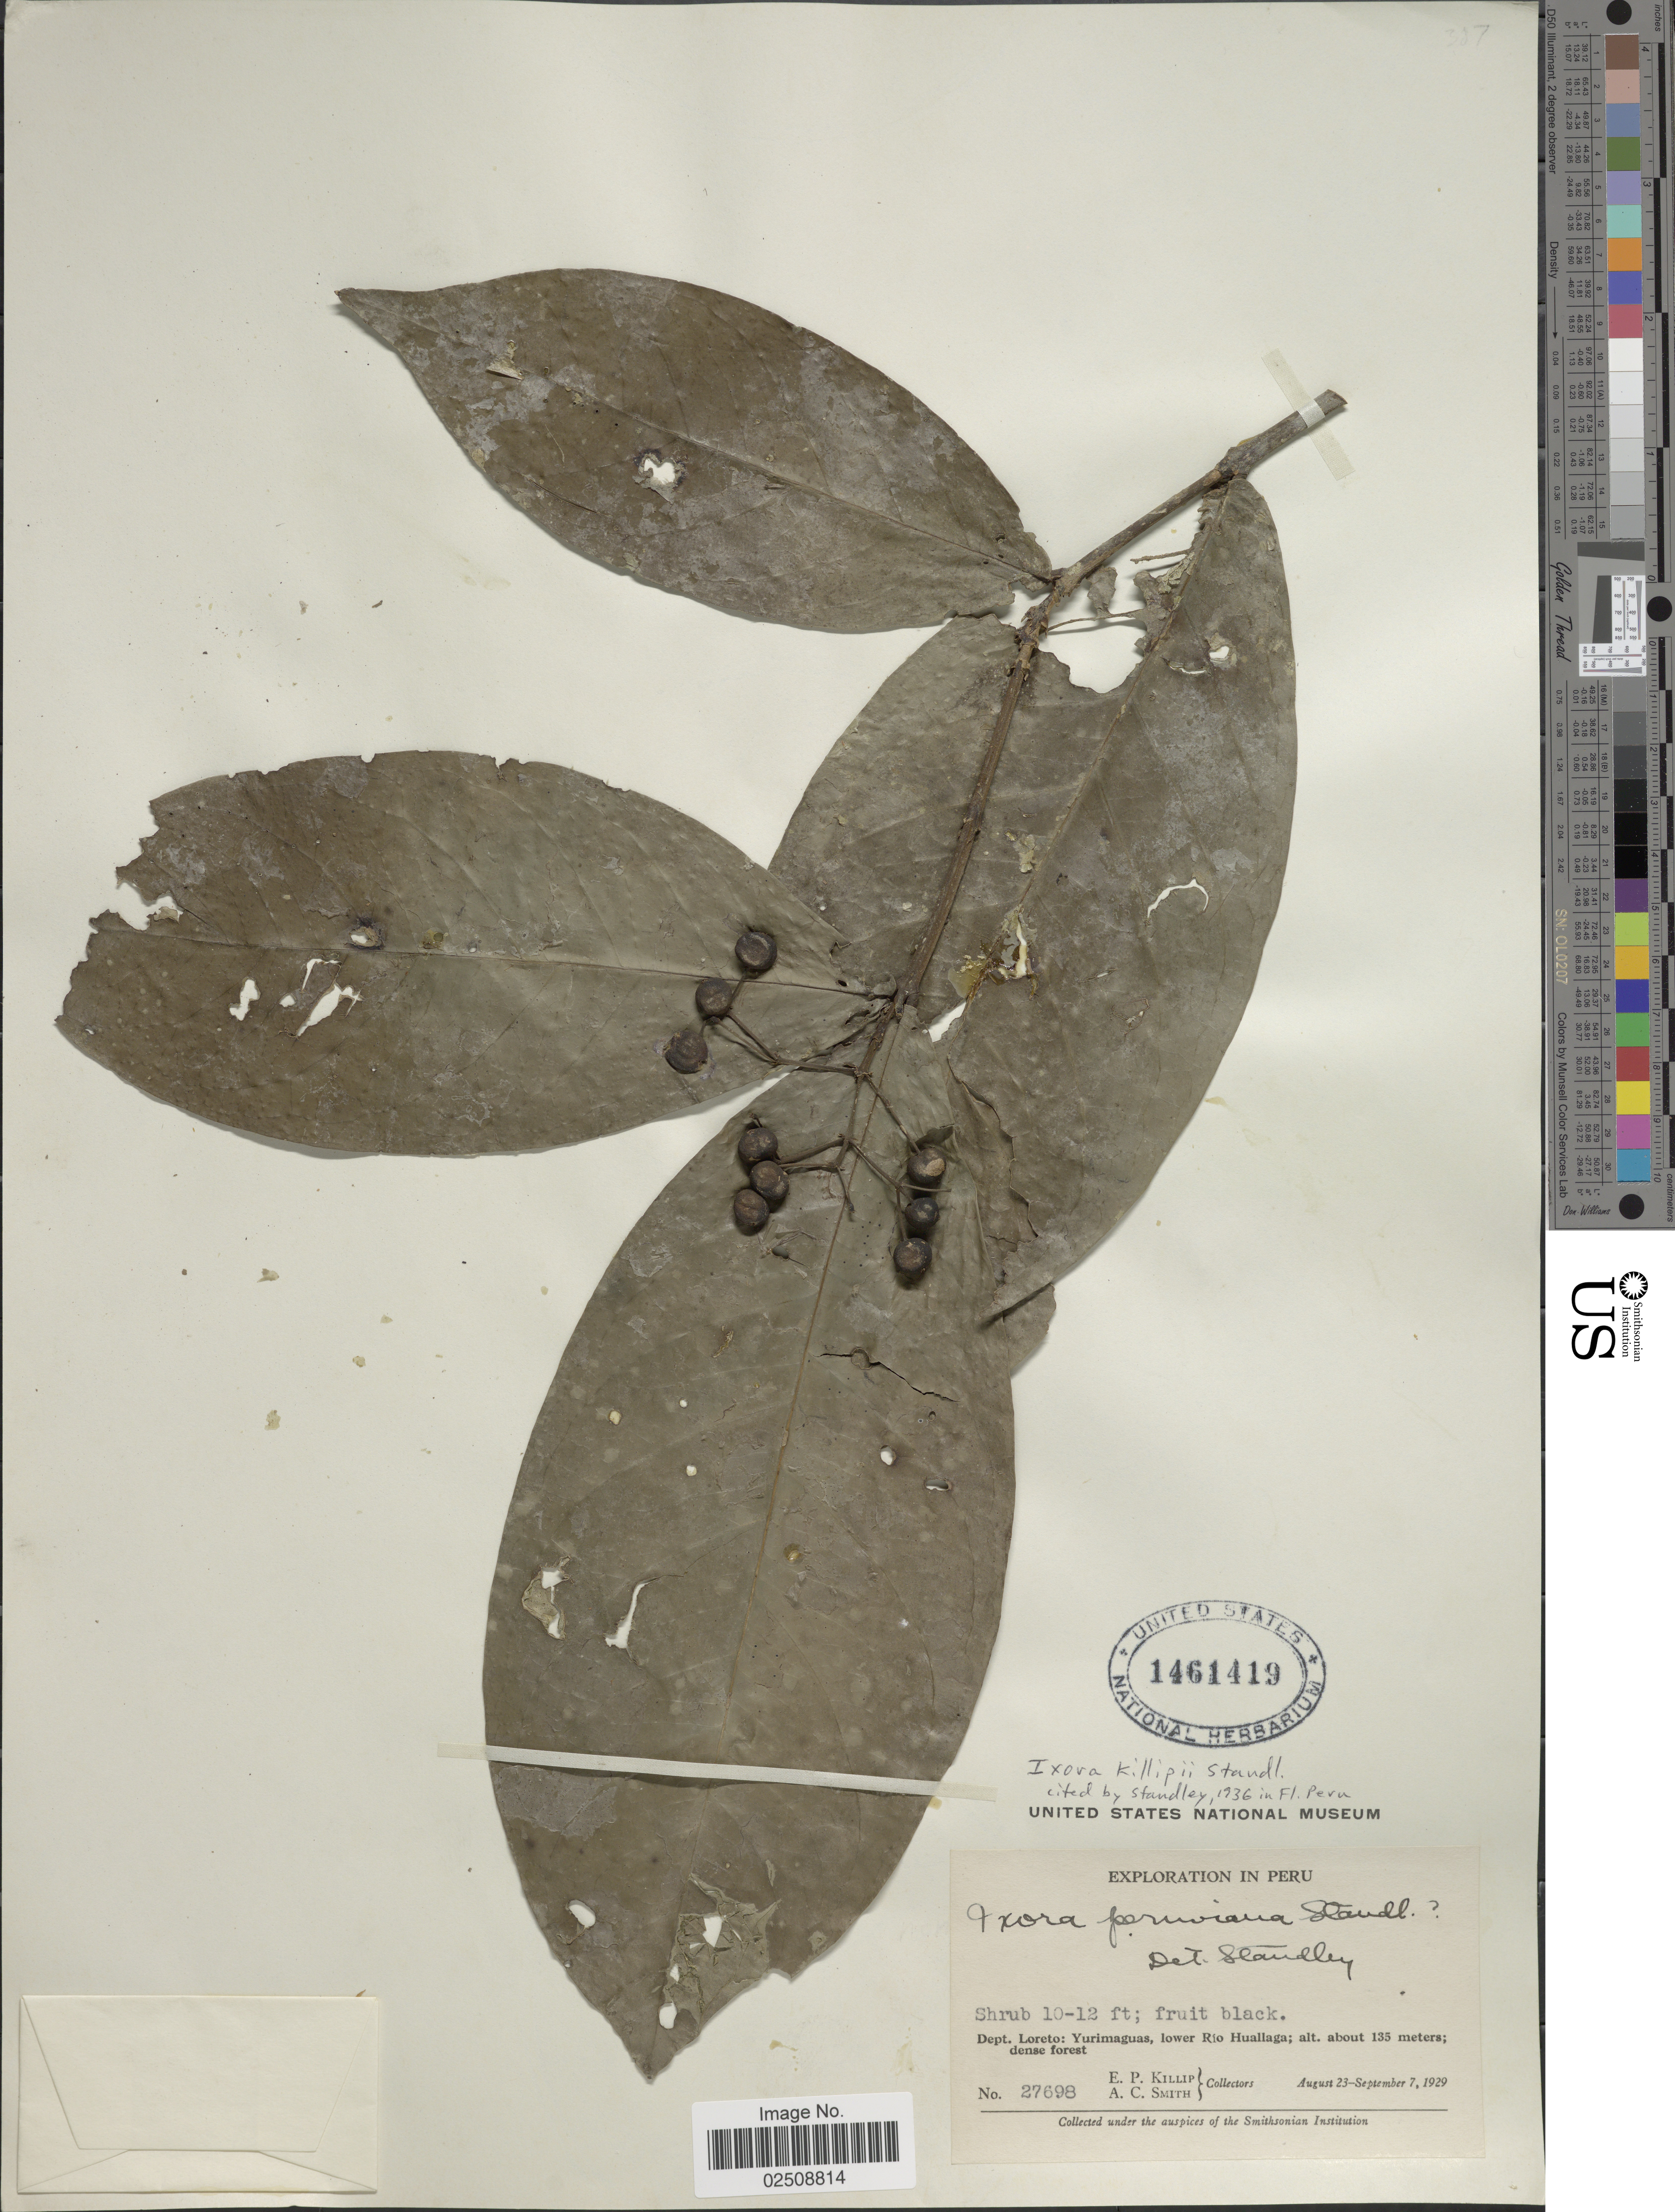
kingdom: Plantae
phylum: Tracheophyta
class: Magnoliopsida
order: Gentianales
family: Rubiaceae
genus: Ixora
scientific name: Ixora killipii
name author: Standl.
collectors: E. P. Killip & A. C. Smith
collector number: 27698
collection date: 1929-08-23/1929-09-07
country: Peru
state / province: Loreto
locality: Dept. Loreto: Yurimaguas, lower Rio Huallaga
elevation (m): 135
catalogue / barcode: US 1461419